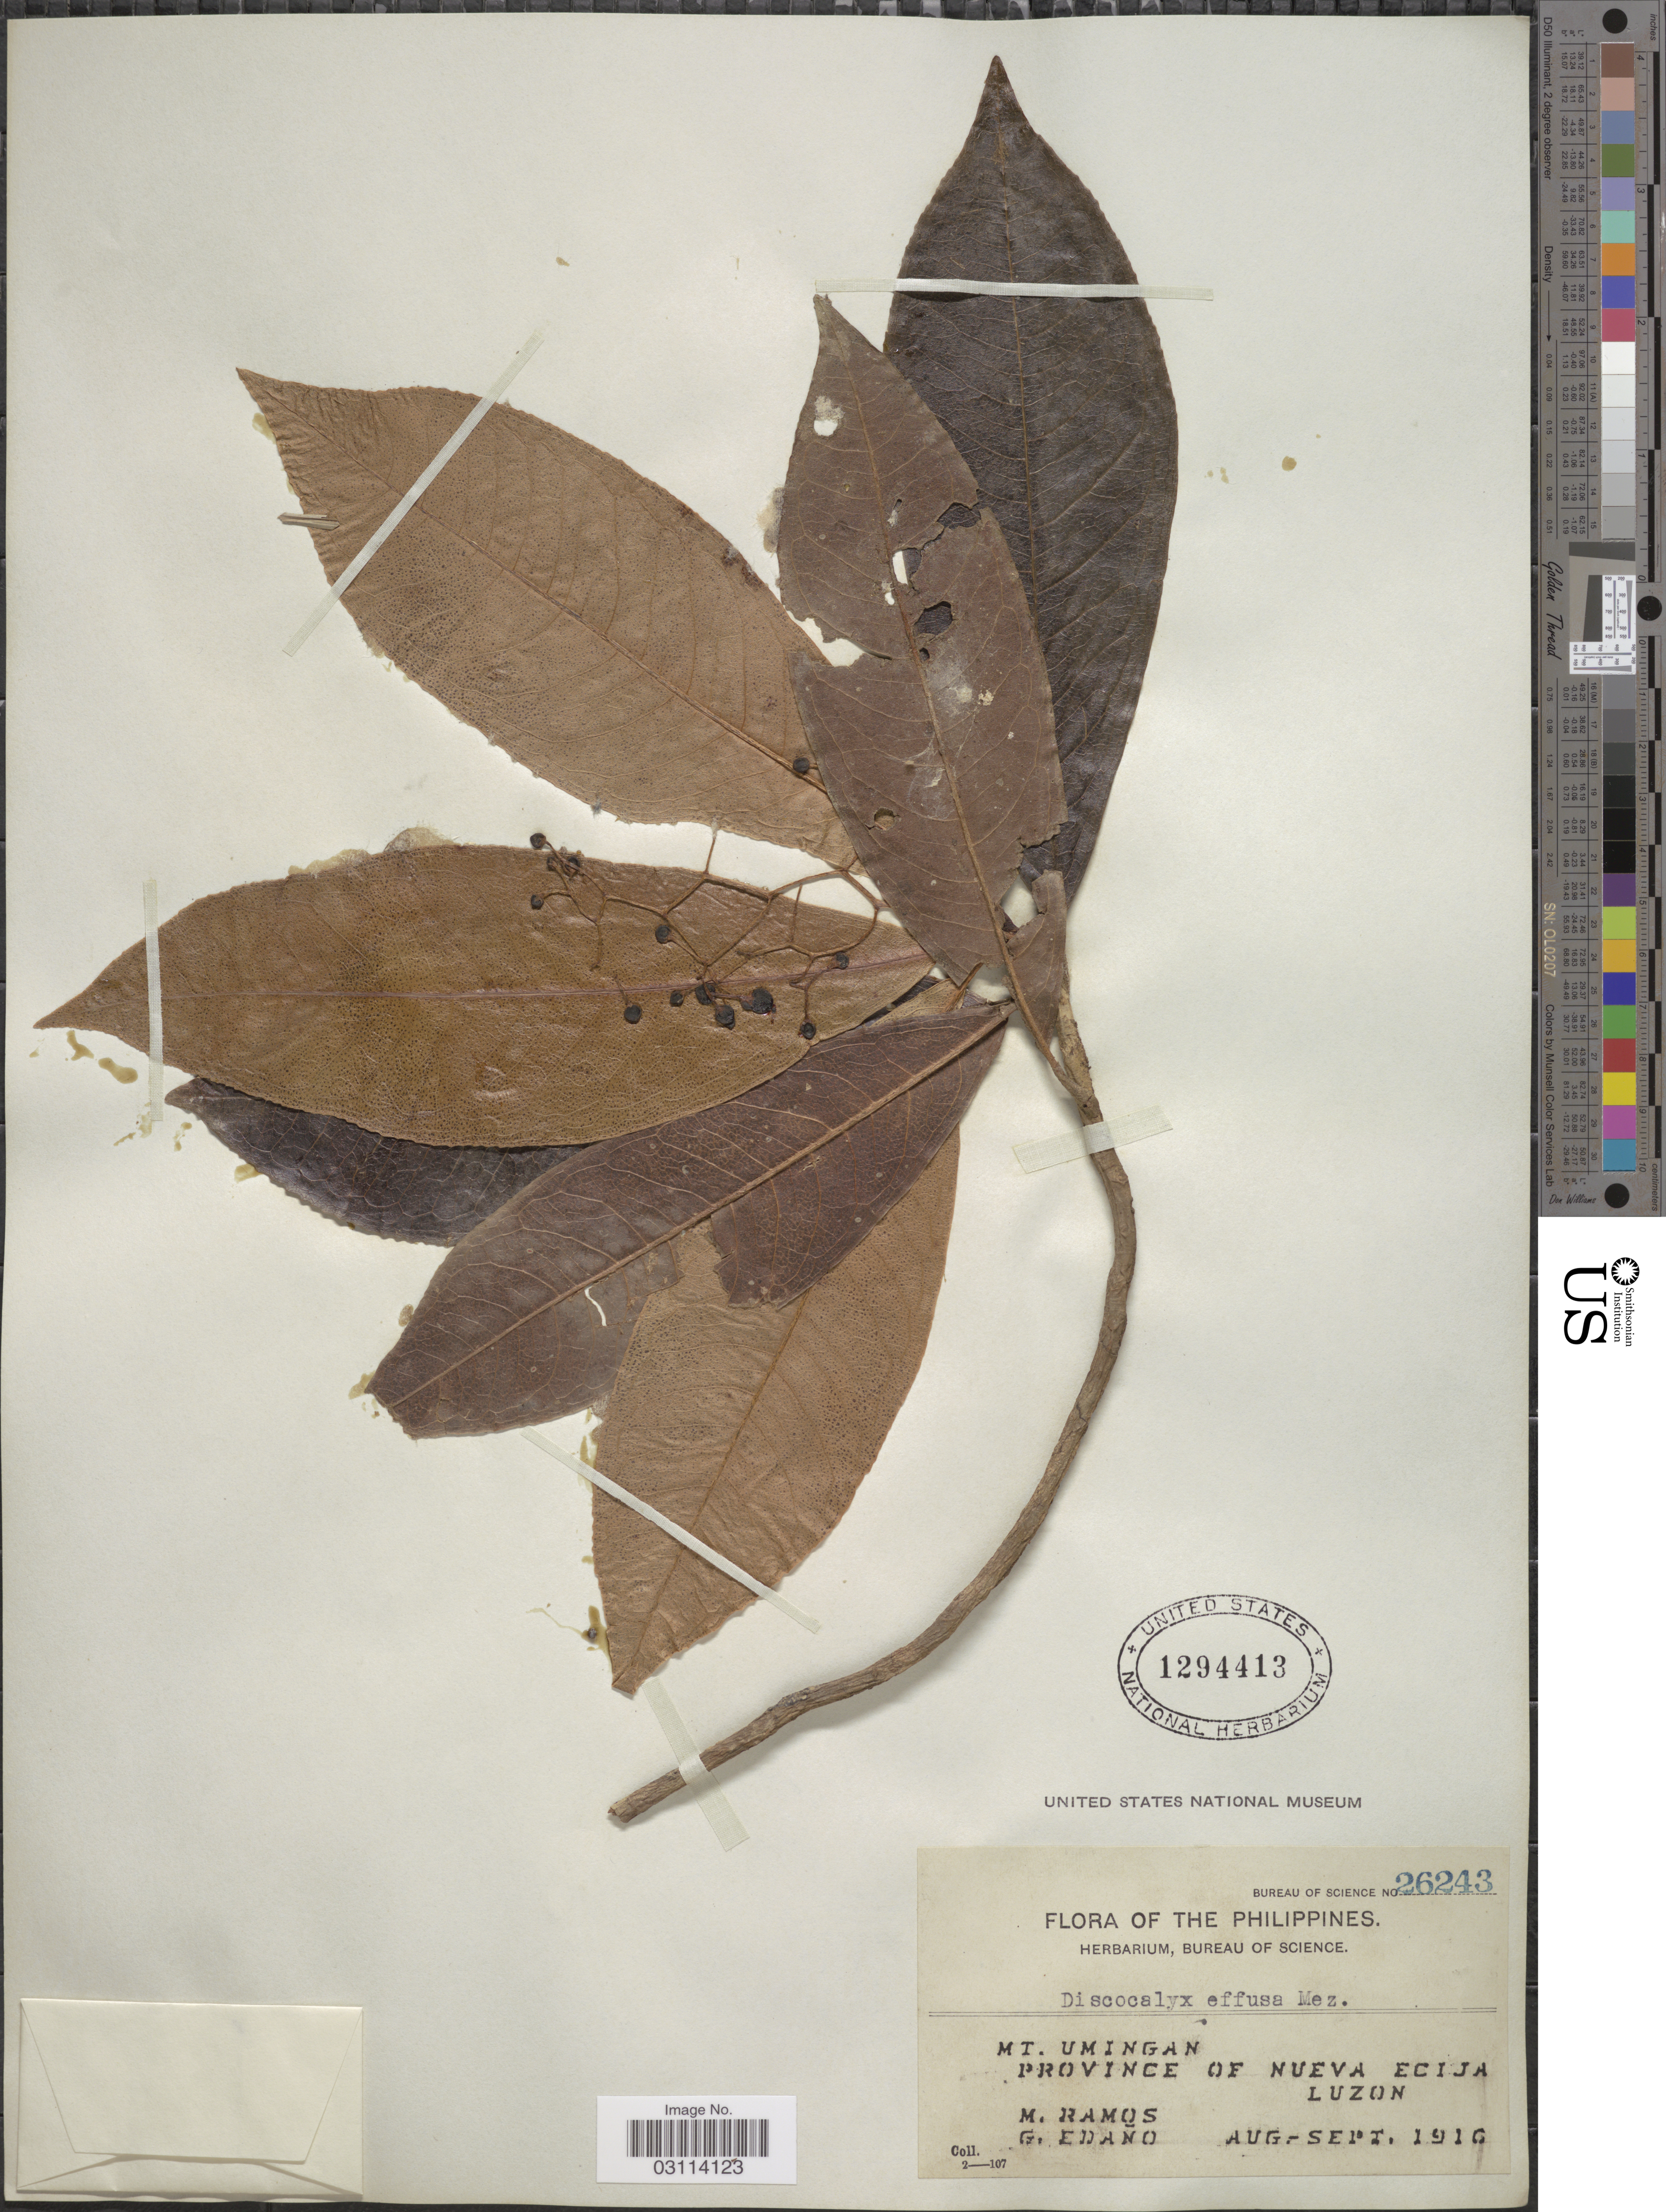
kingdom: Plantae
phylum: Tracheophyta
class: Magnoliopsida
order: Ericales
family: Primulaceae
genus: Discocalyx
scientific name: Discocalyx effusa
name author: Mez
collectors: M. Ramos & G. Edaño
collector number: Bureau of Science 26243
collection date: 1916-08/1916-09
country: Philippines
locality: Mt. Umingan, Province of Nueva Ecija, Luzon.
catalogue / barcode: US 1294413